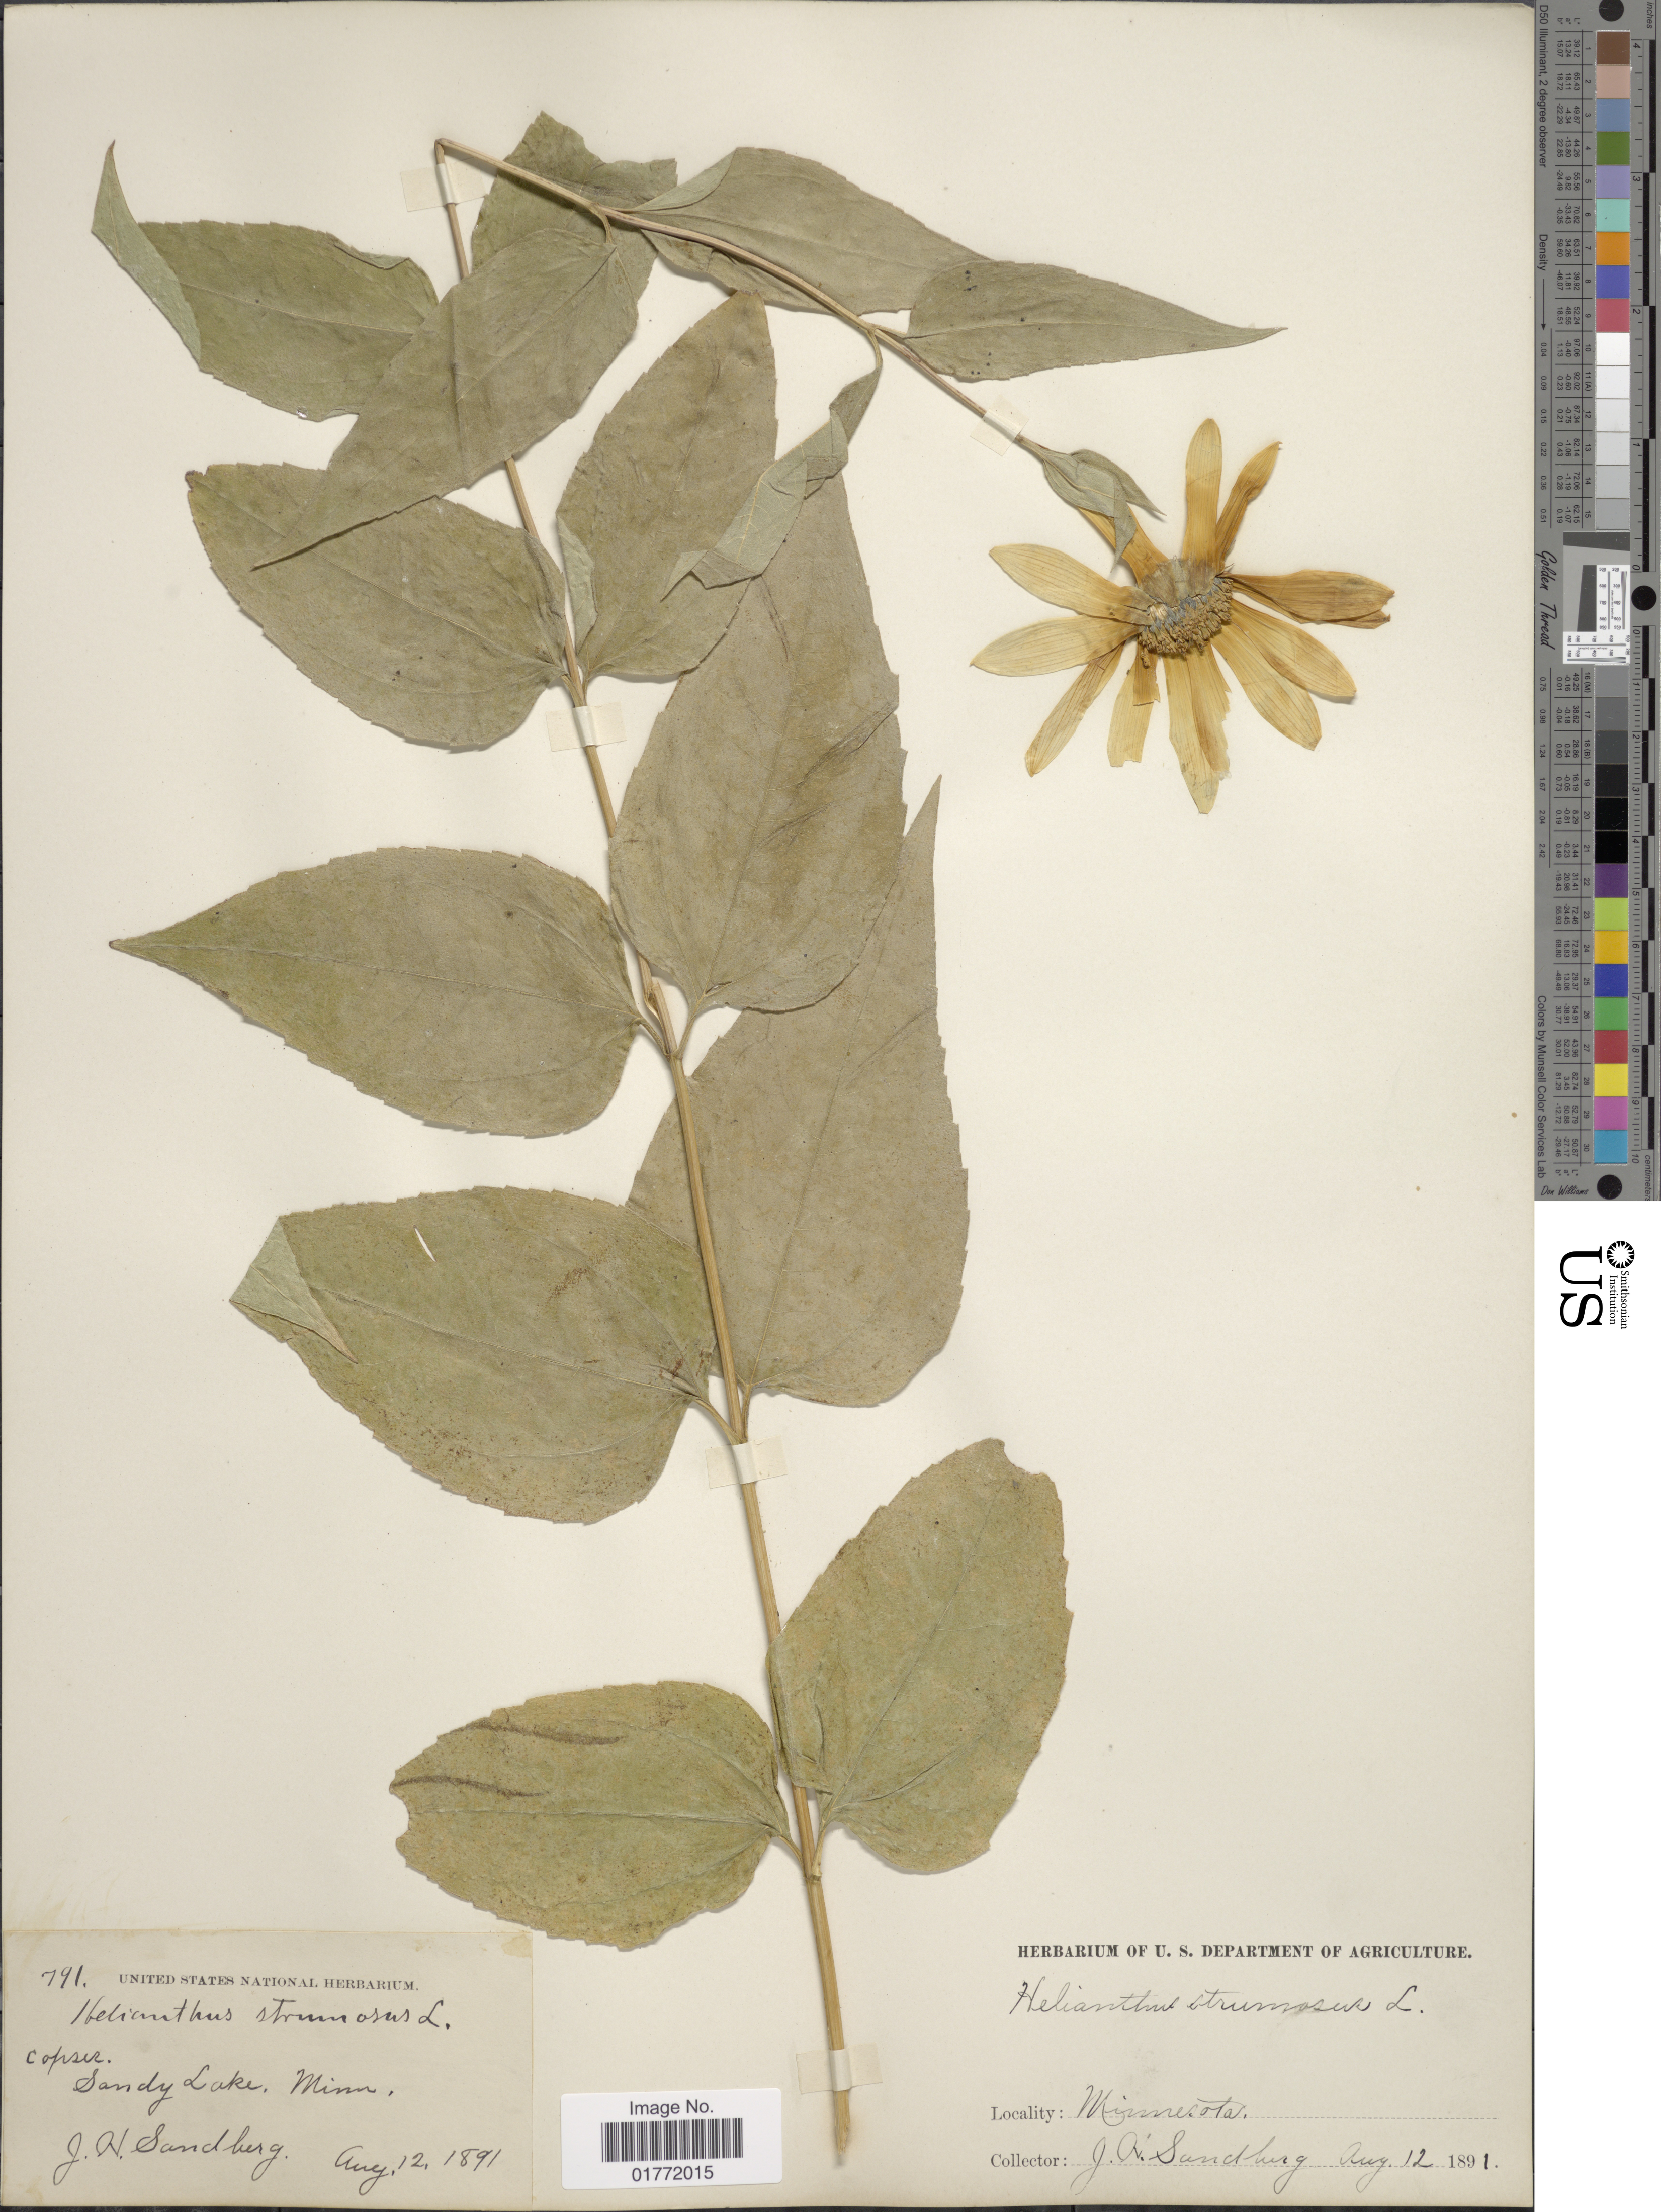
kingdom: Plantae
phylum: Tracheophyta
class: Magnoliopsida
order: Asterales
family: Asteraceae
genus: Helianthus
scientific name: Helianthus tuberosus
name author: L.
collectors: J. Sandburg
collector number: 791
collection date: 1891-08-12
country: United States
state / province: Minnesota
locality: Sandy Lake, Minn.